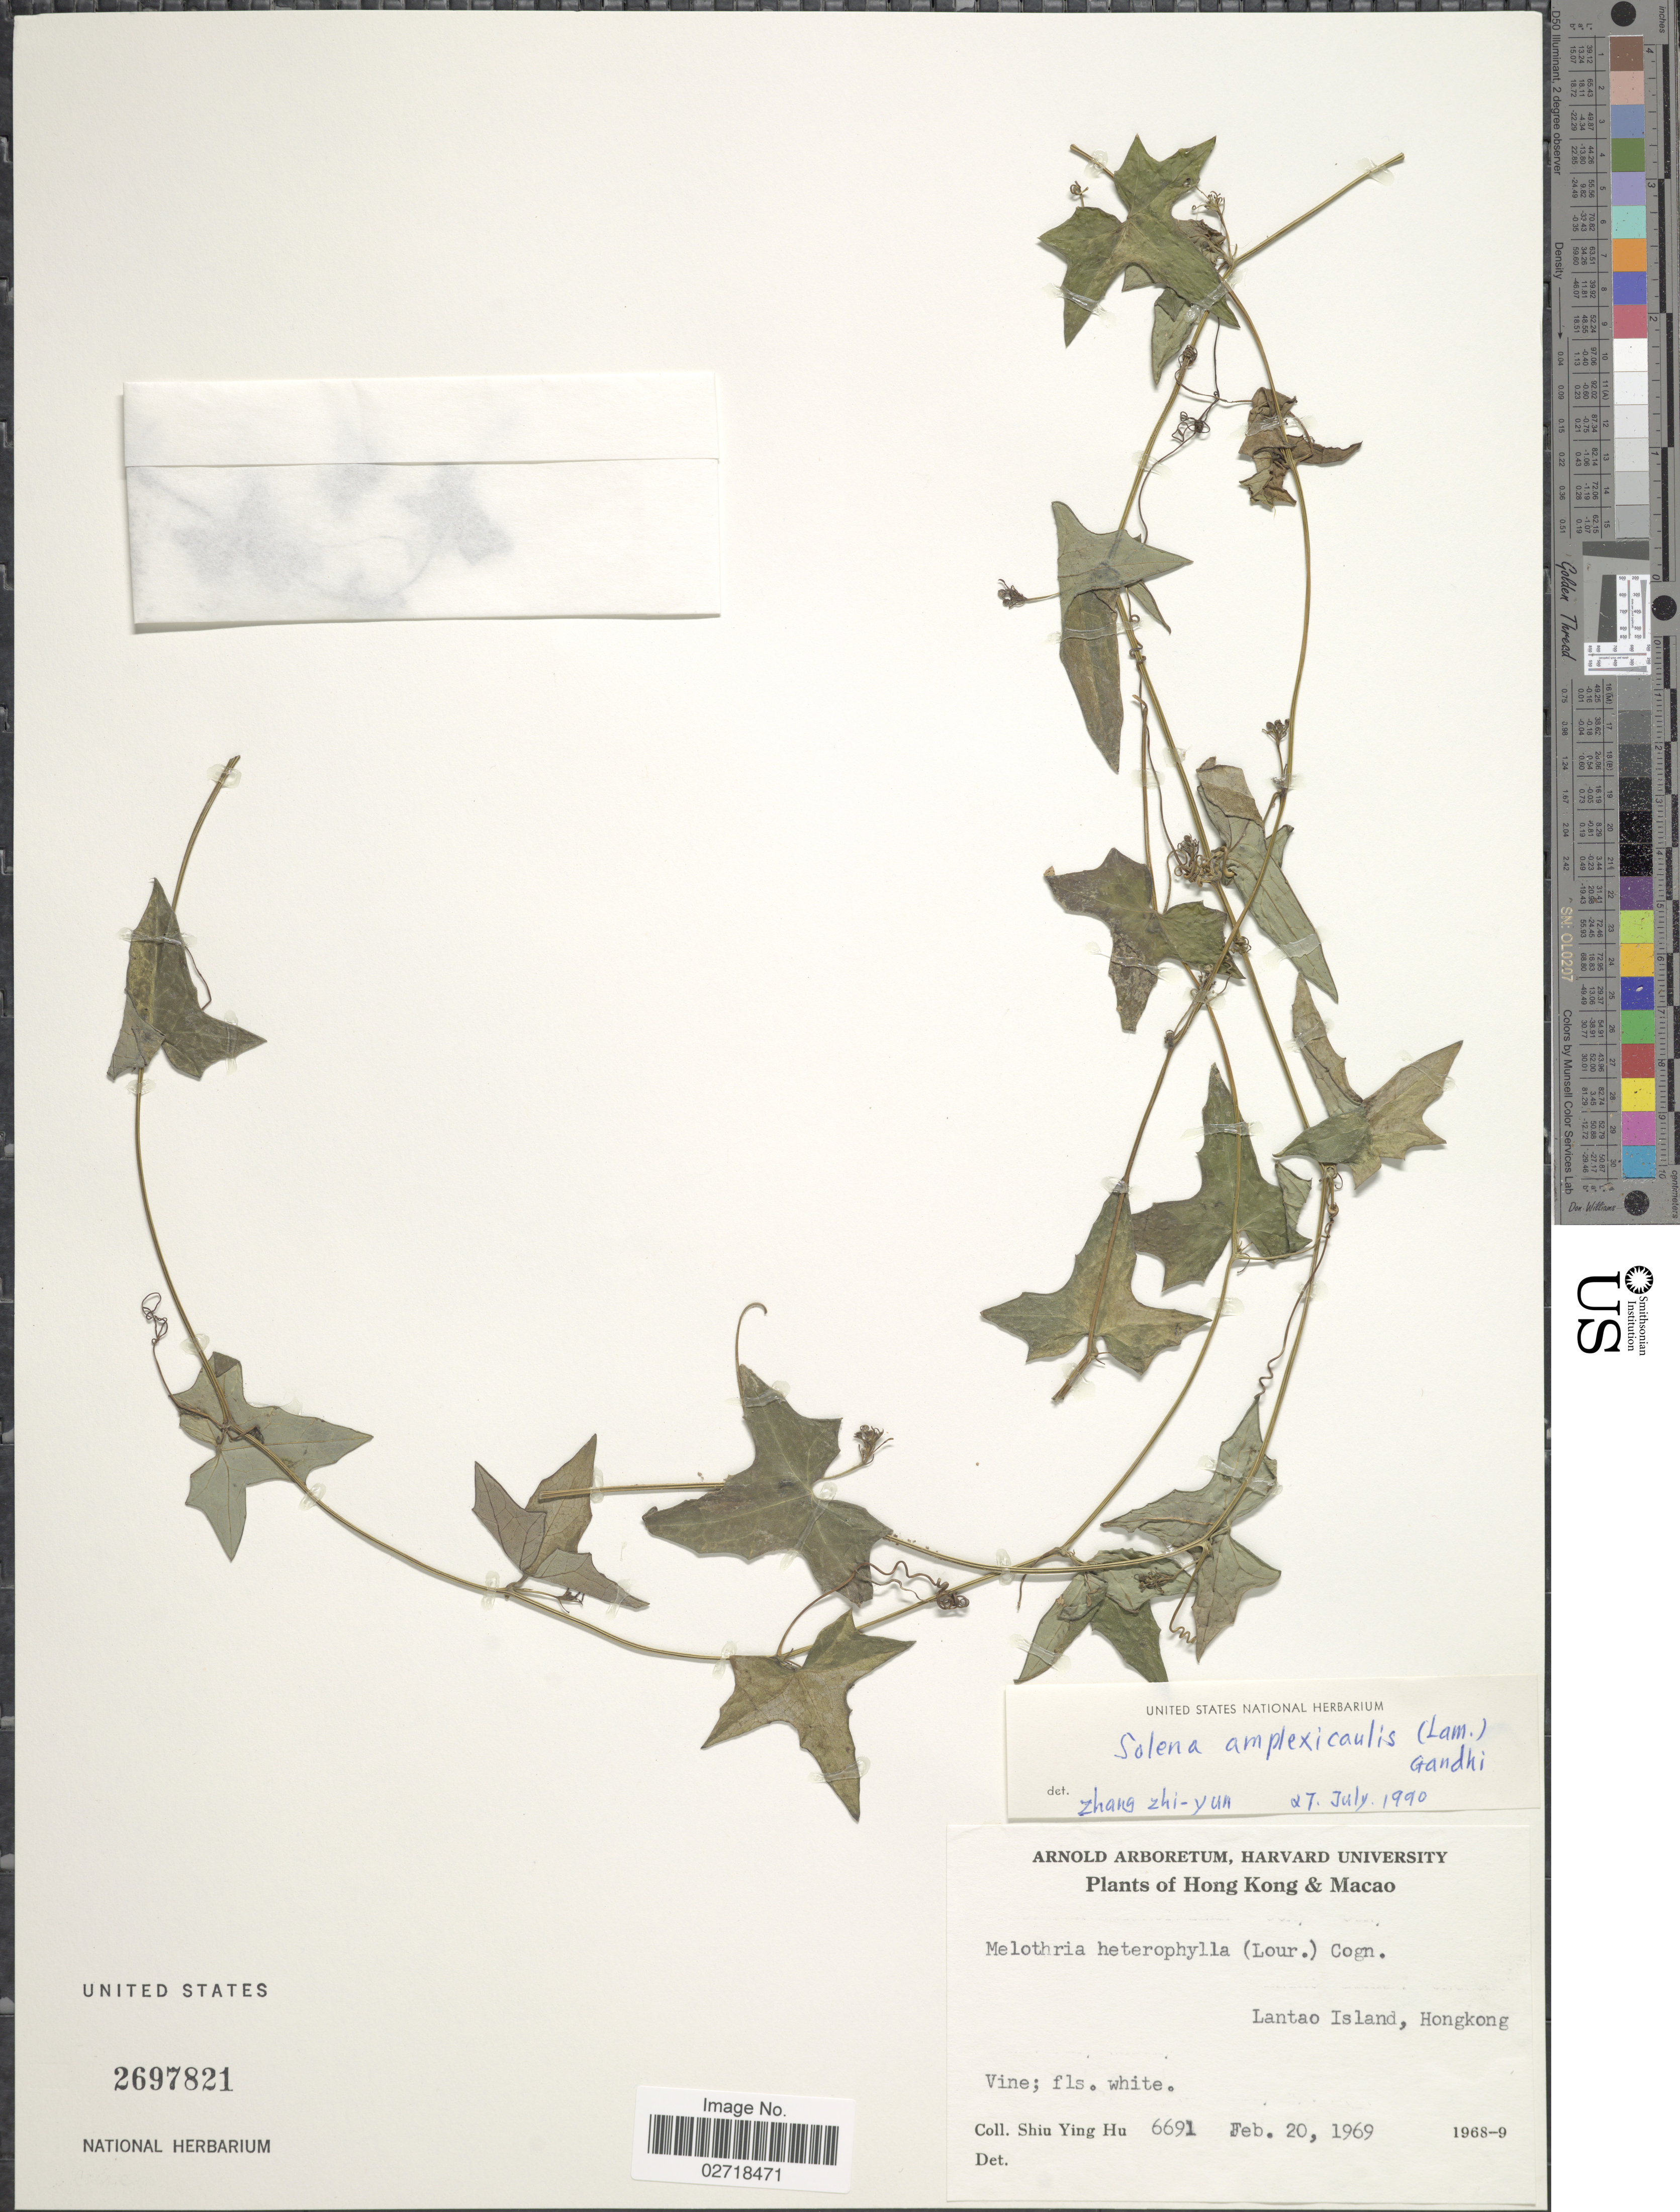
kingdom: Plantae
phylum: Tracheophyta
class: Magnoliopsida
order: Cucurbitales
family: Cucurbitaceae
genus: Solena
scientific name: Solena amplexicaulis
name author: (Lam.) Gandhi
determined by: Zhang, Z. Y.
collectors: S. Y. Hu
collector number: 6691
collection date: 1969-02-20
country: China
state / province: Hong Kong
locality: Macao. Lantao Island, Hongkong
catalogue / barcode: US 2697821